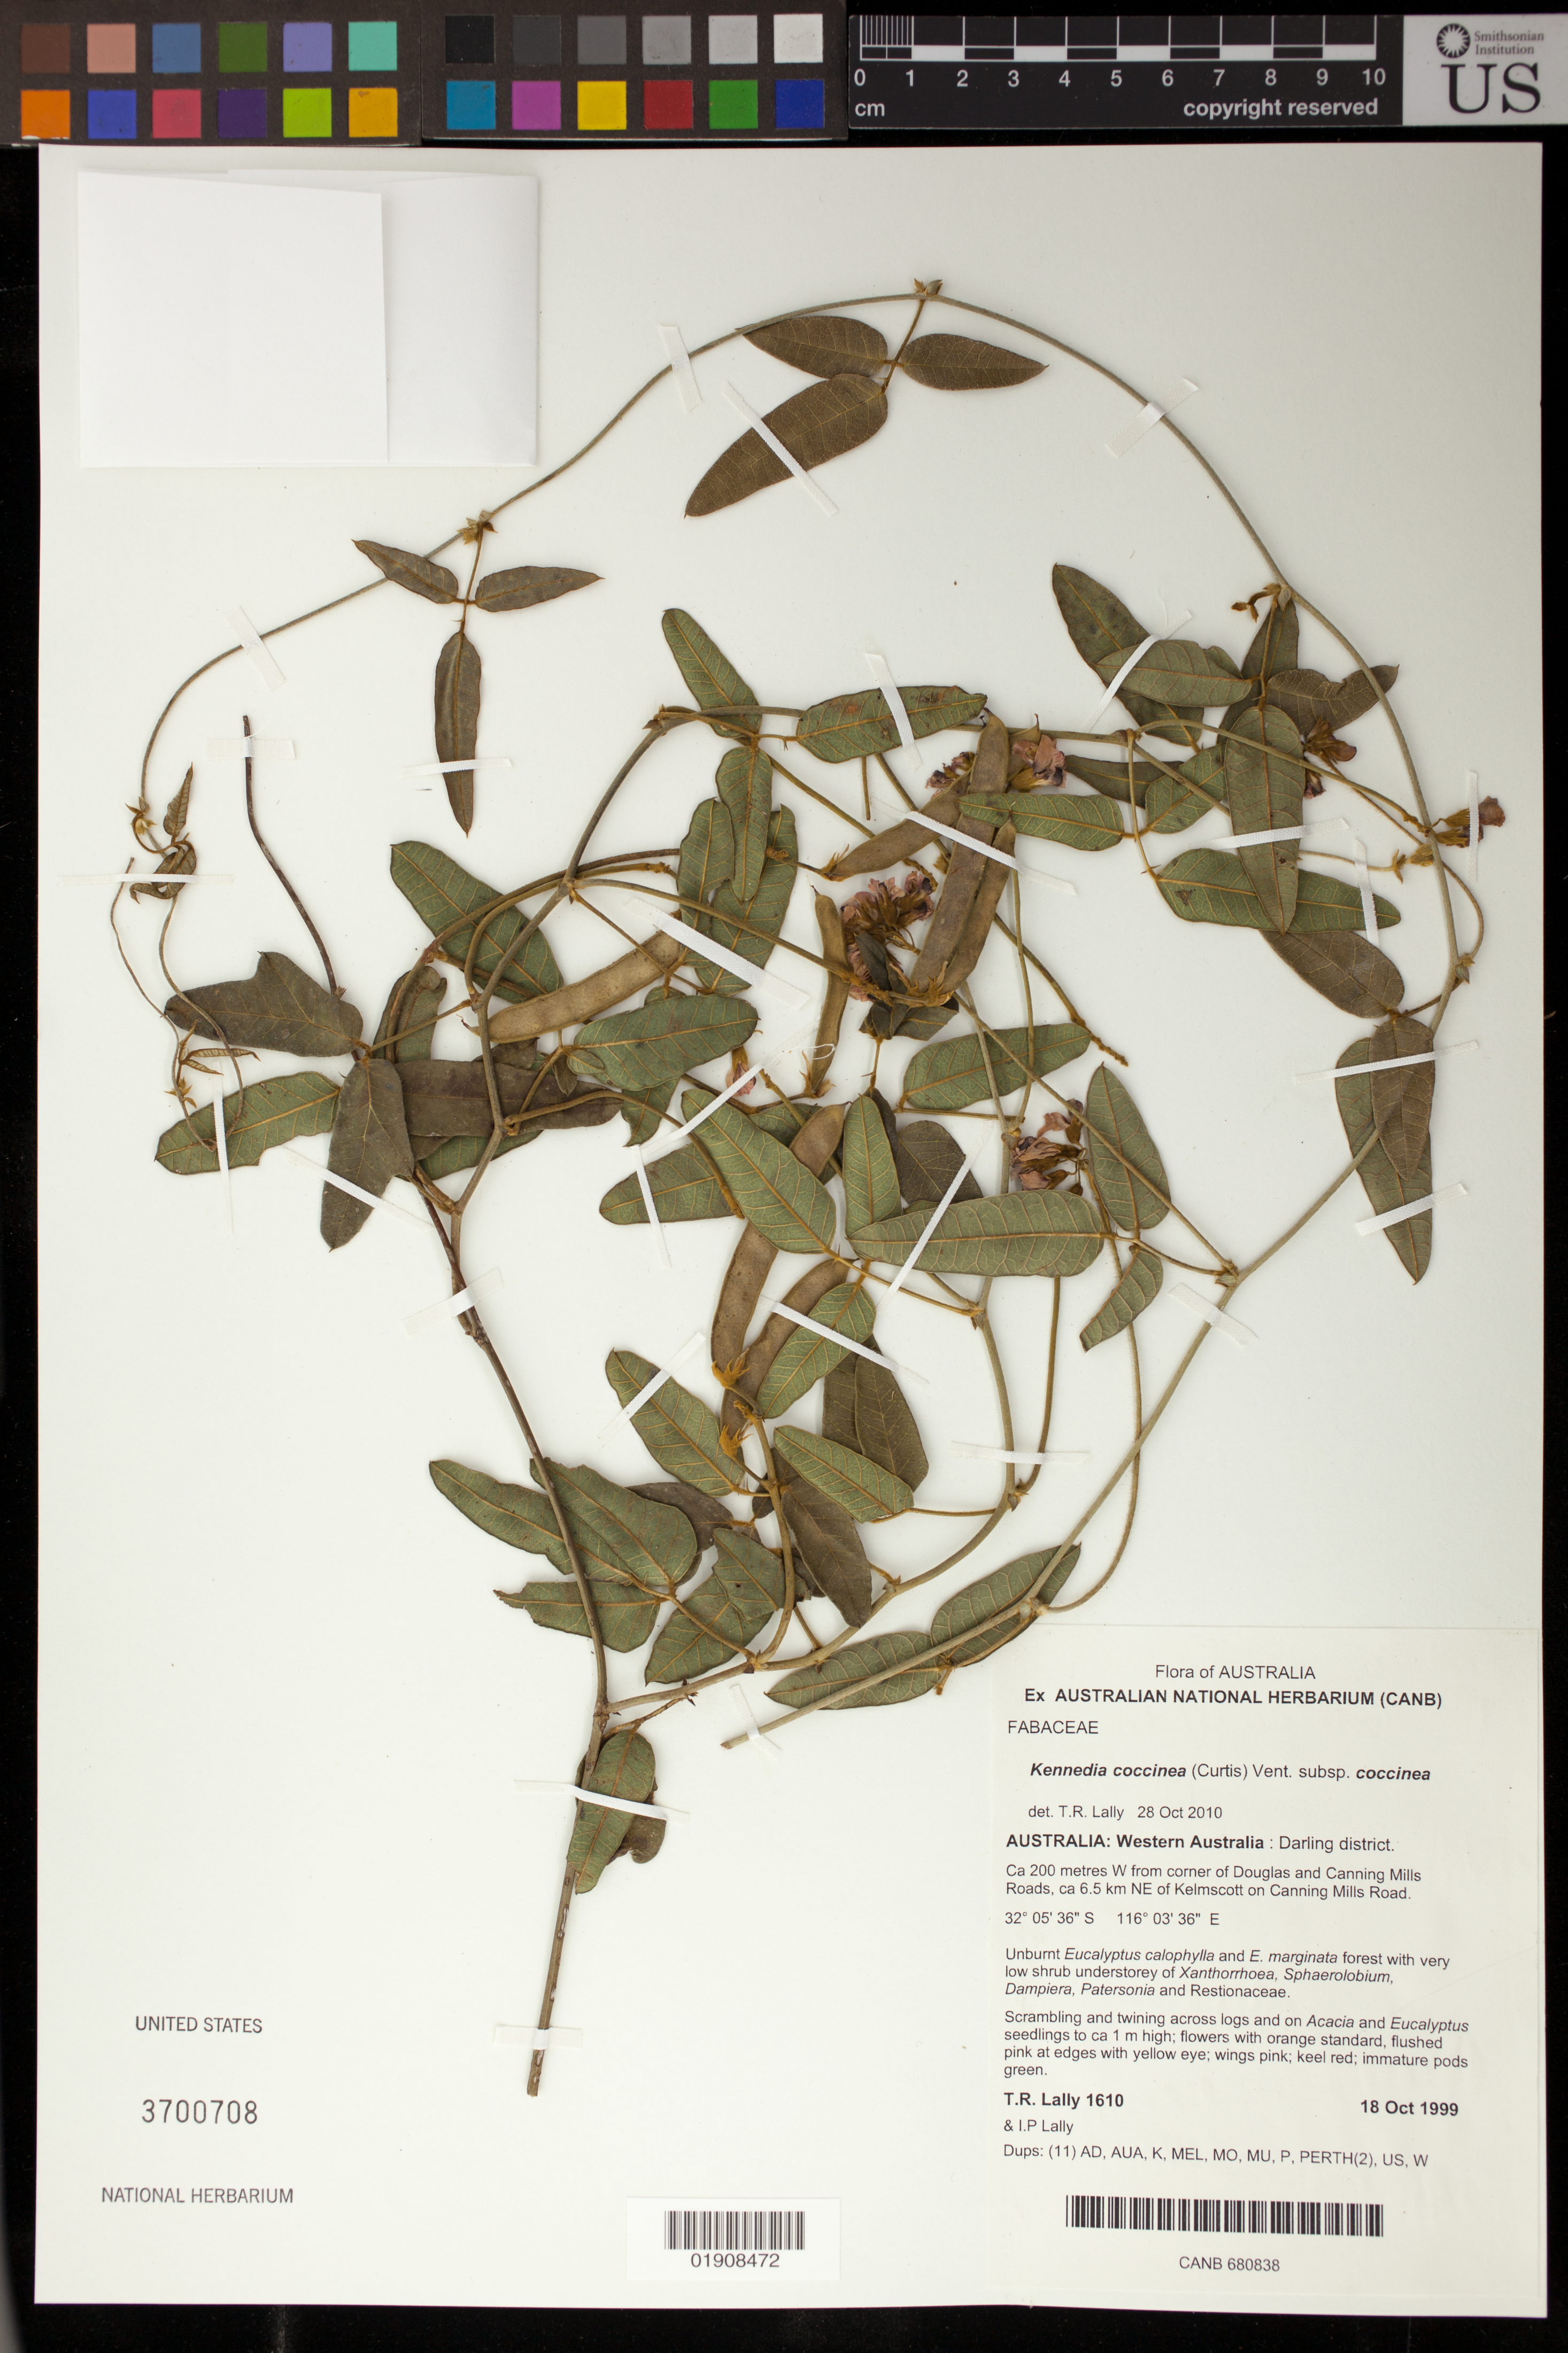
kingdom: Plantae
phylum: Tracheophyta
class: Magnoliopsida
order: Fabales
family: Fabaceae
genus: Kennedia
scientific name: Kennedia coccinea subsp. coccinea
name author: (Curtis) Vent.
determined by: Lally, T. R.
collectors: T. R. Lally & I. Lally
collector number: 1610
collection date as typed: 18 Oct 1999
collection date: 1999-10-18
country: Australia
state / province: Western Australia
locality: Darling district, ca. 200 metres W from corner of Douglas and Canning Mills Roads, ca. 6.5 km NE of Kelmscott on Canning Mills Road.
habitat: Unburnt forest with very low shrub understorey.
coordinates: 32 05 36 S, 116 03 36 E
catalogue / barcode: US 3700708